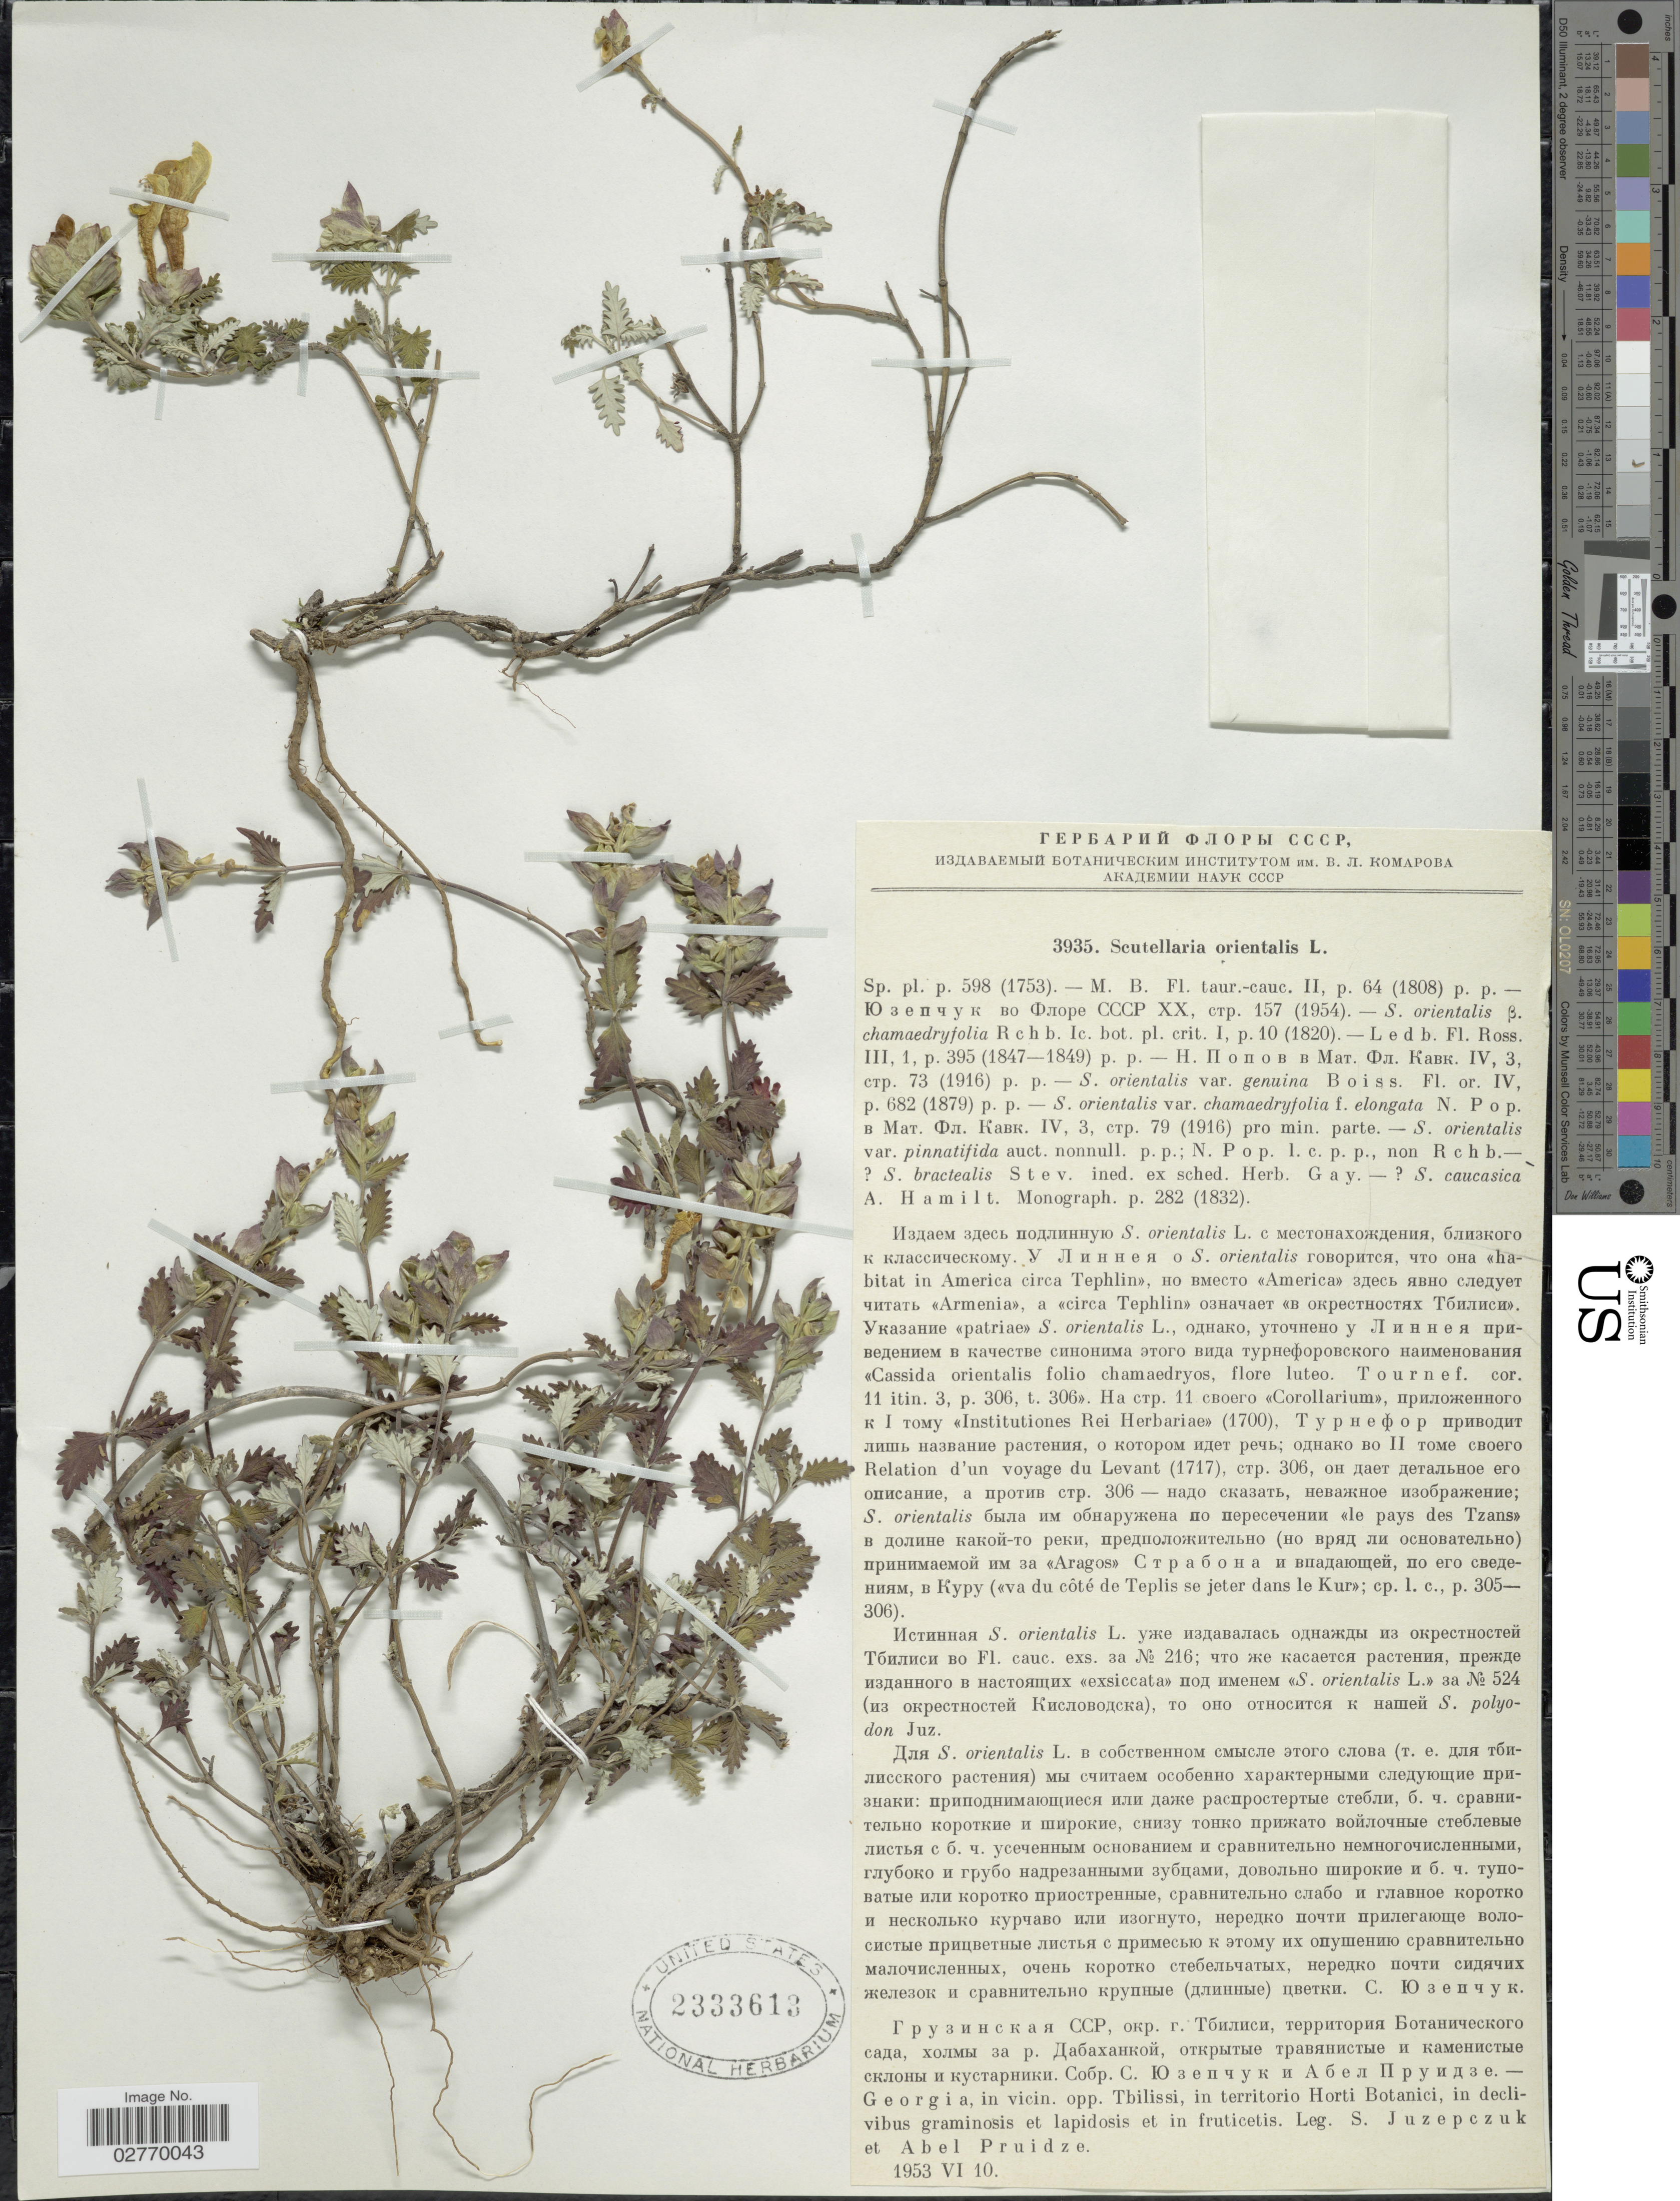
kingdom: Plantae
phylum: Tracheophyta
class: Magnoliopsida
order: Lamiales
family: Lamiaceae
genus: Scutellaria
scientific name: Scutellaria orientalis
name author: L.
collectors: S. V. Juzepczuk & A. Pruidze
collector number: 3935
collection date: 1953-06-10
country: Georgia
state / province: Tbilisi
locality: In vicin. opp. Tbilissi, in territorio Horti Botanici, in declivibus graminosis et lapidosis et in fruticetis.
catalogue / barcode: US 2333613